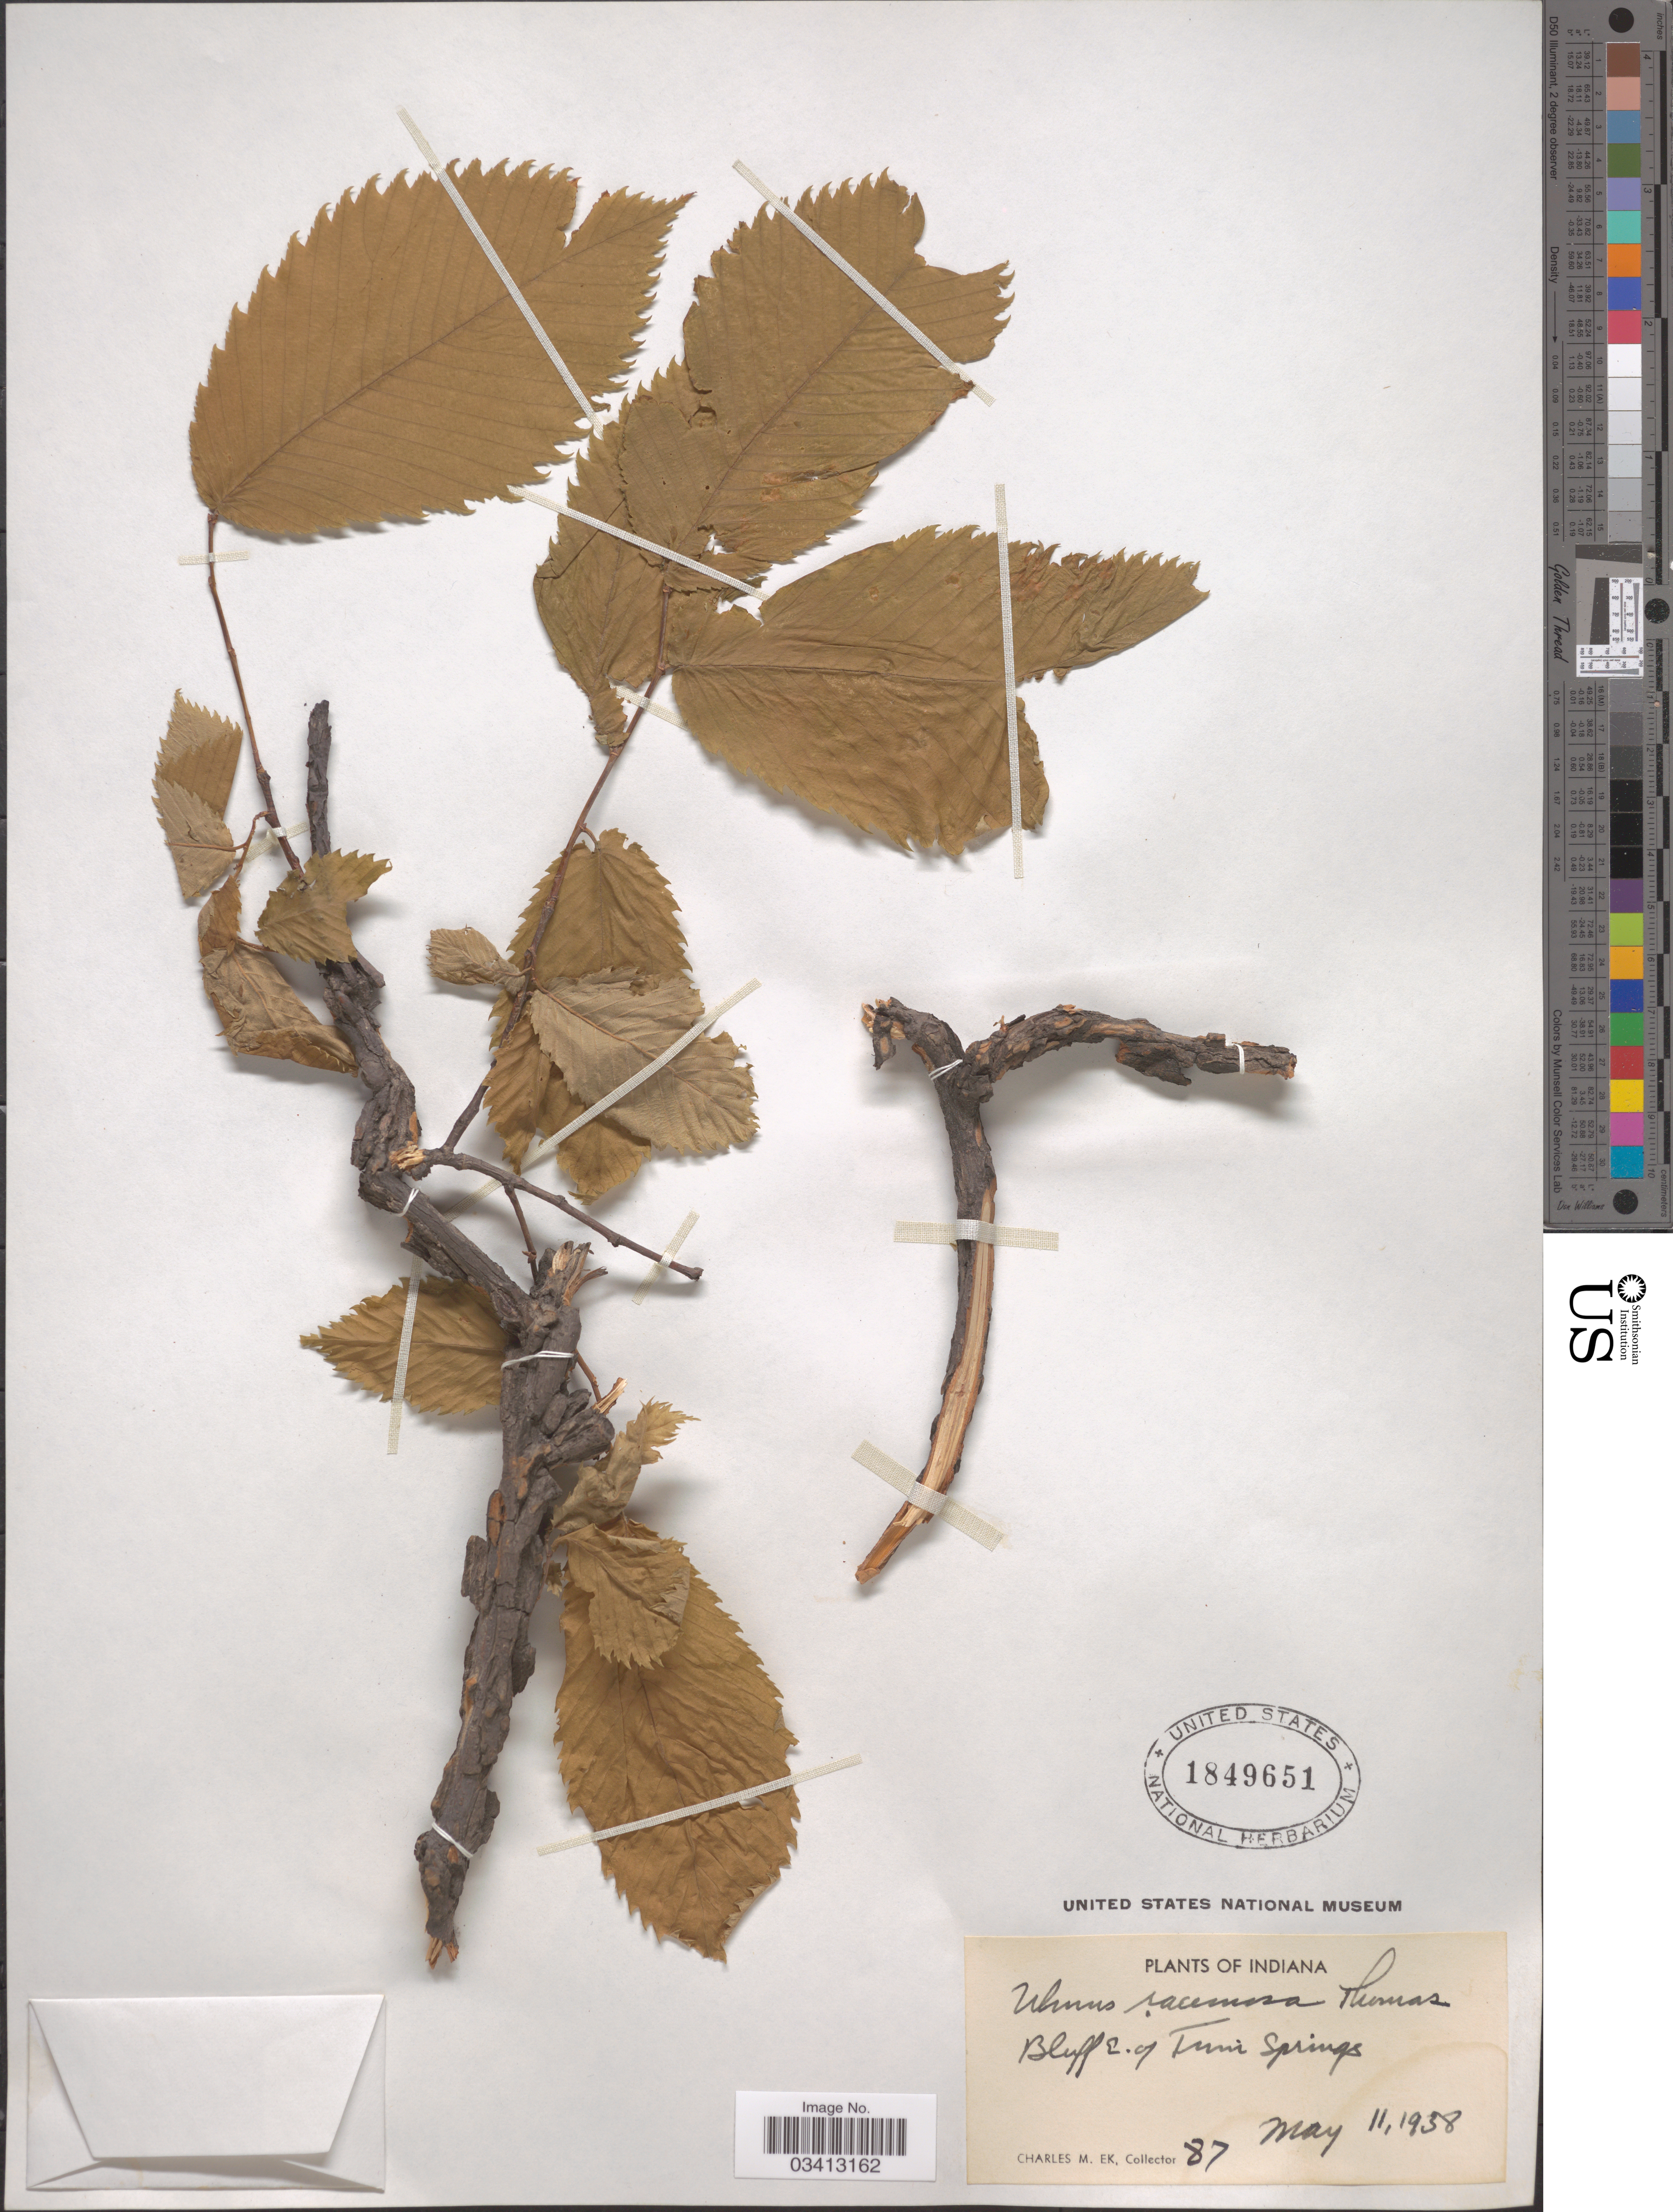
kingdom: Plantae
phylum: Tracheophyta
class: Magnoliopsida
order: Rosales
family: Ulmaceae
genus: Ulmus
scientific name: Ulmus thomasii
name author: Sarg.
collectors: C. Ek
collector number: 87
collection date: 1958-05-11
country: United States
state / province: Indiana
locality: Bluff E. of Twin Springs.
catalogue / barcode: US 1849651